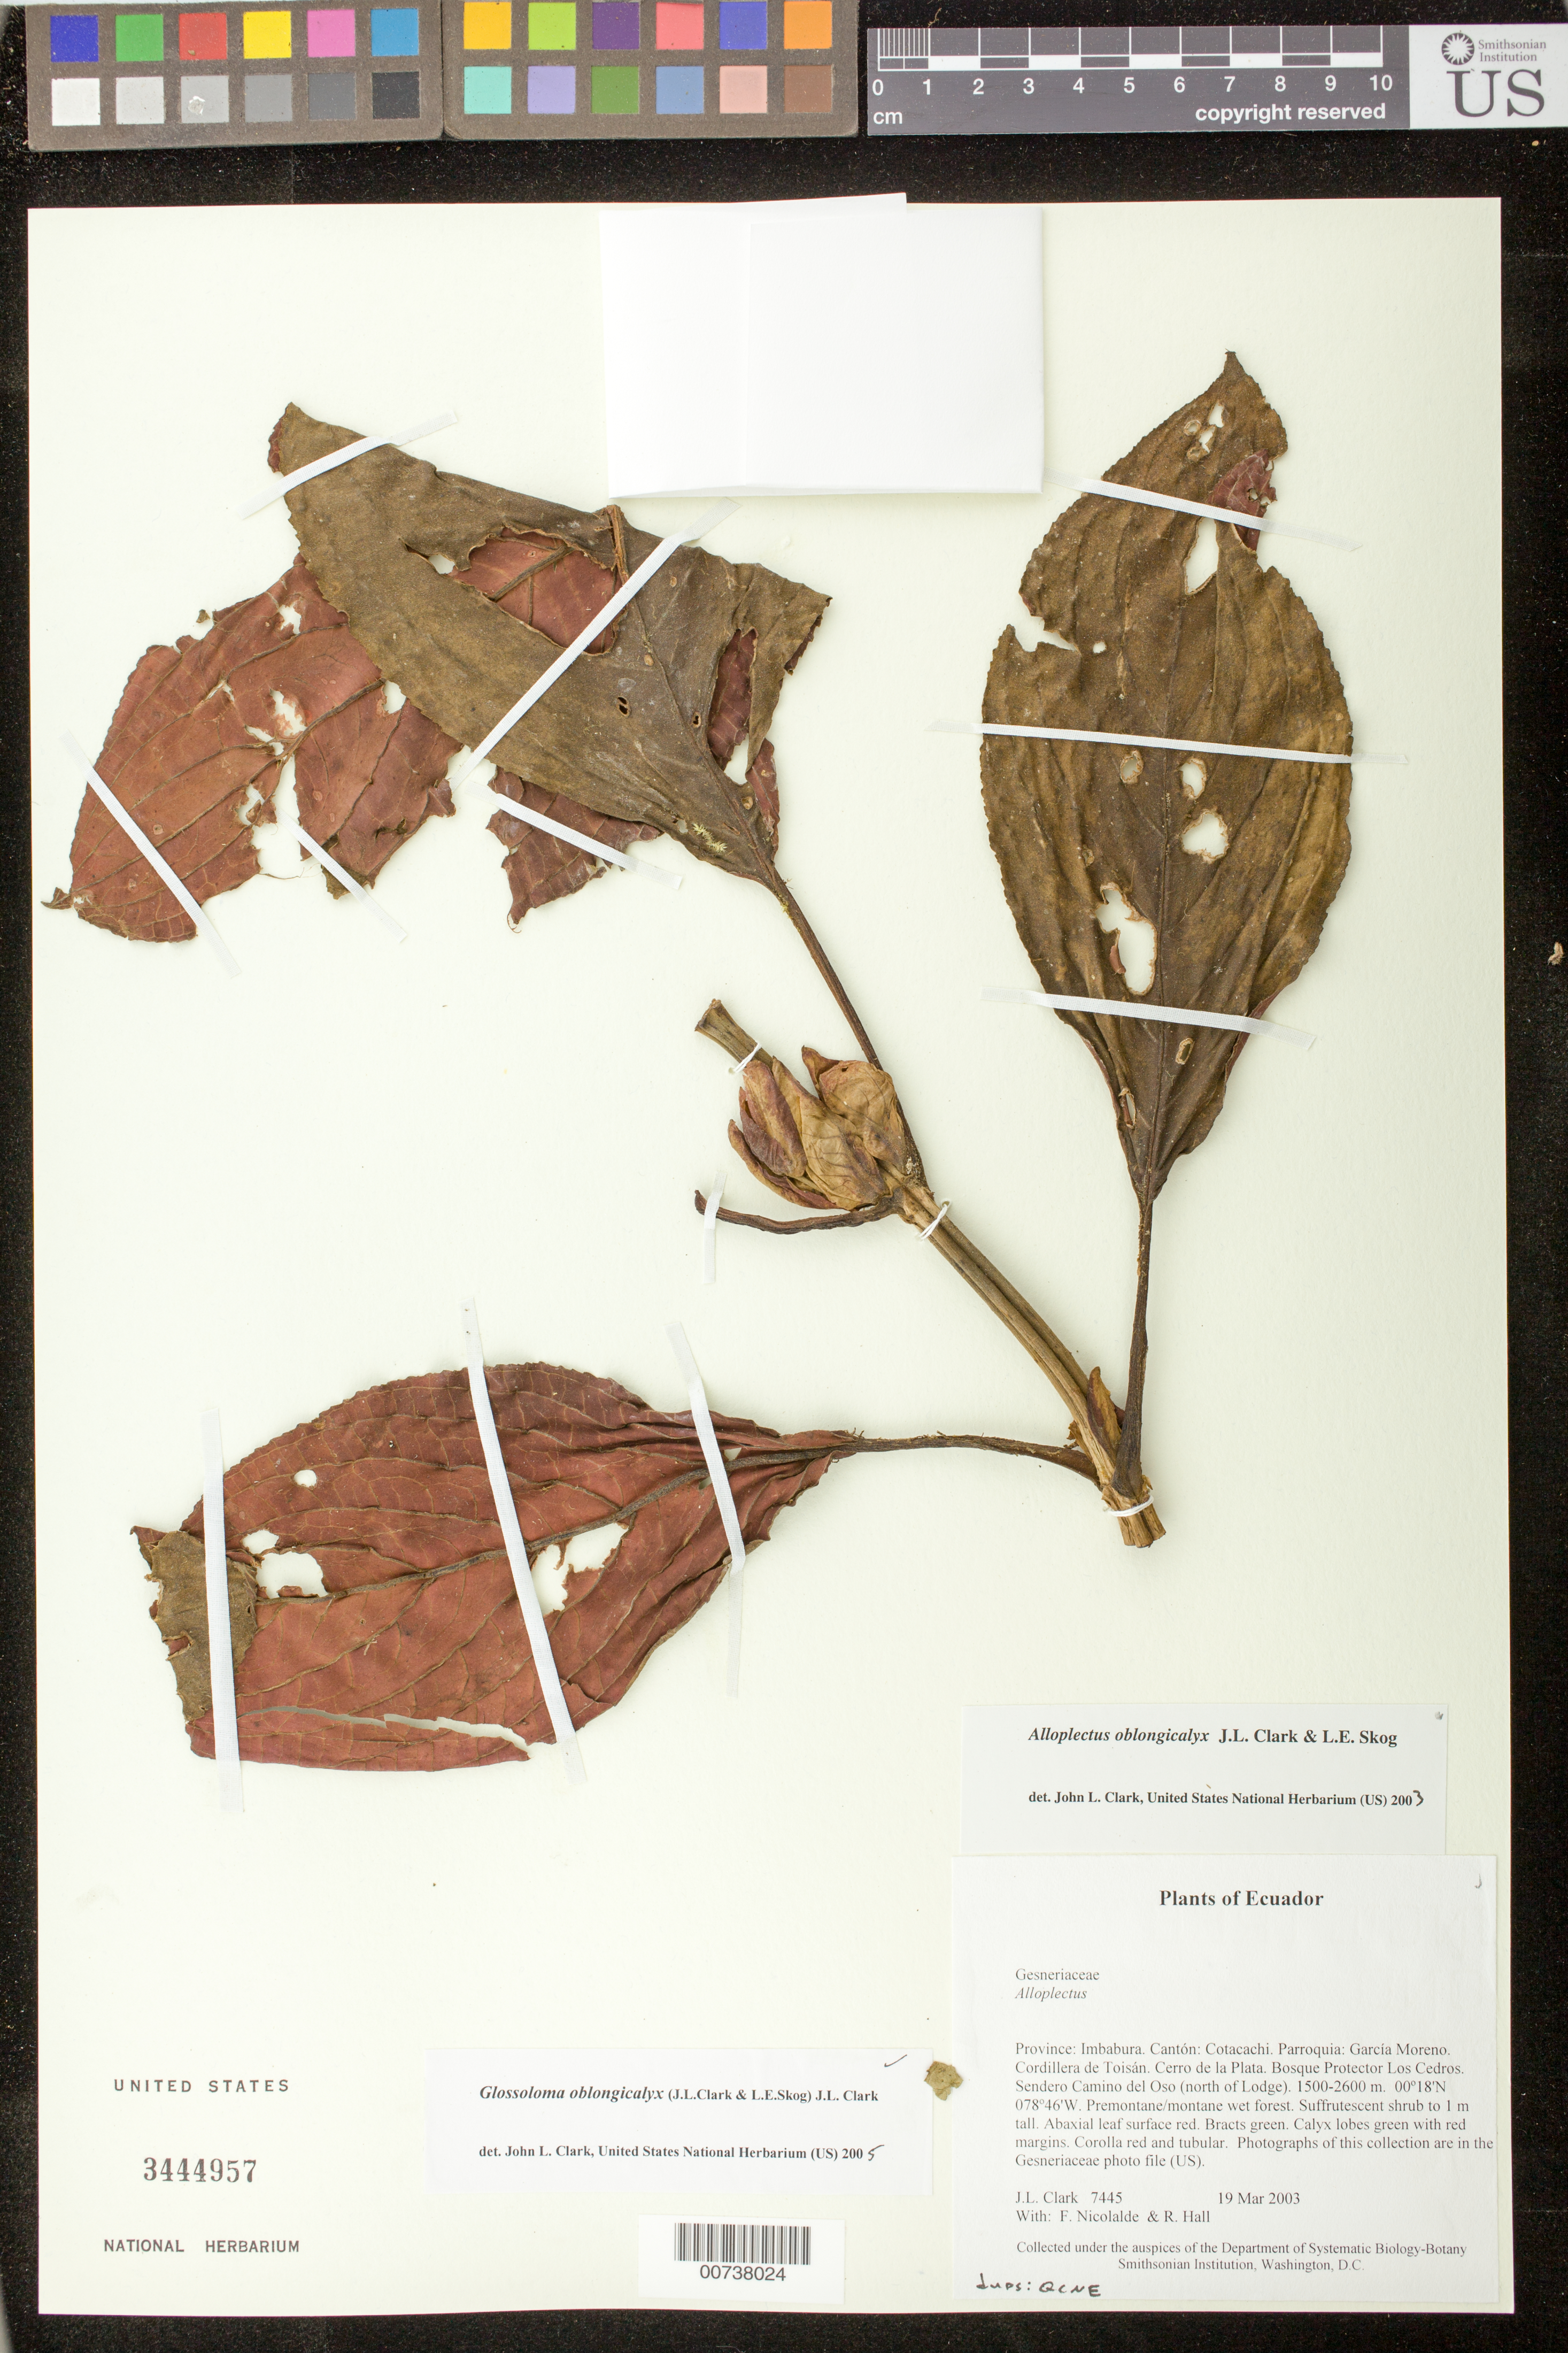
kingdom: Plantae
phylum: Tracheophyta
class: Magnoliopsida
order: Lamiales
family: Gesneriaceae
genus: Glossoloma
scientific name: Glossoloma oblongicalyx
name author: (J.L. Clark & L.E. Skog) J.L. Clark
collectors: J. L. Clark, F. Nicolalde & R. Hall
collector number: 7445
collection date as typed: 19 Mar 2003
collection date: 2003-03-19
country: Ecuador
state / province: Imbabura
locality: Cotacachi. Parroquia: García Moreno. Cordillera de Toisán. Cerro de la Plata. Bosque Protector Los Cedros. Sendero Camino del Oso (north of Lodge).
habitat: Premontane/montane wet forest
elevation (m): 1500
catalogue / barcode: US 3444957